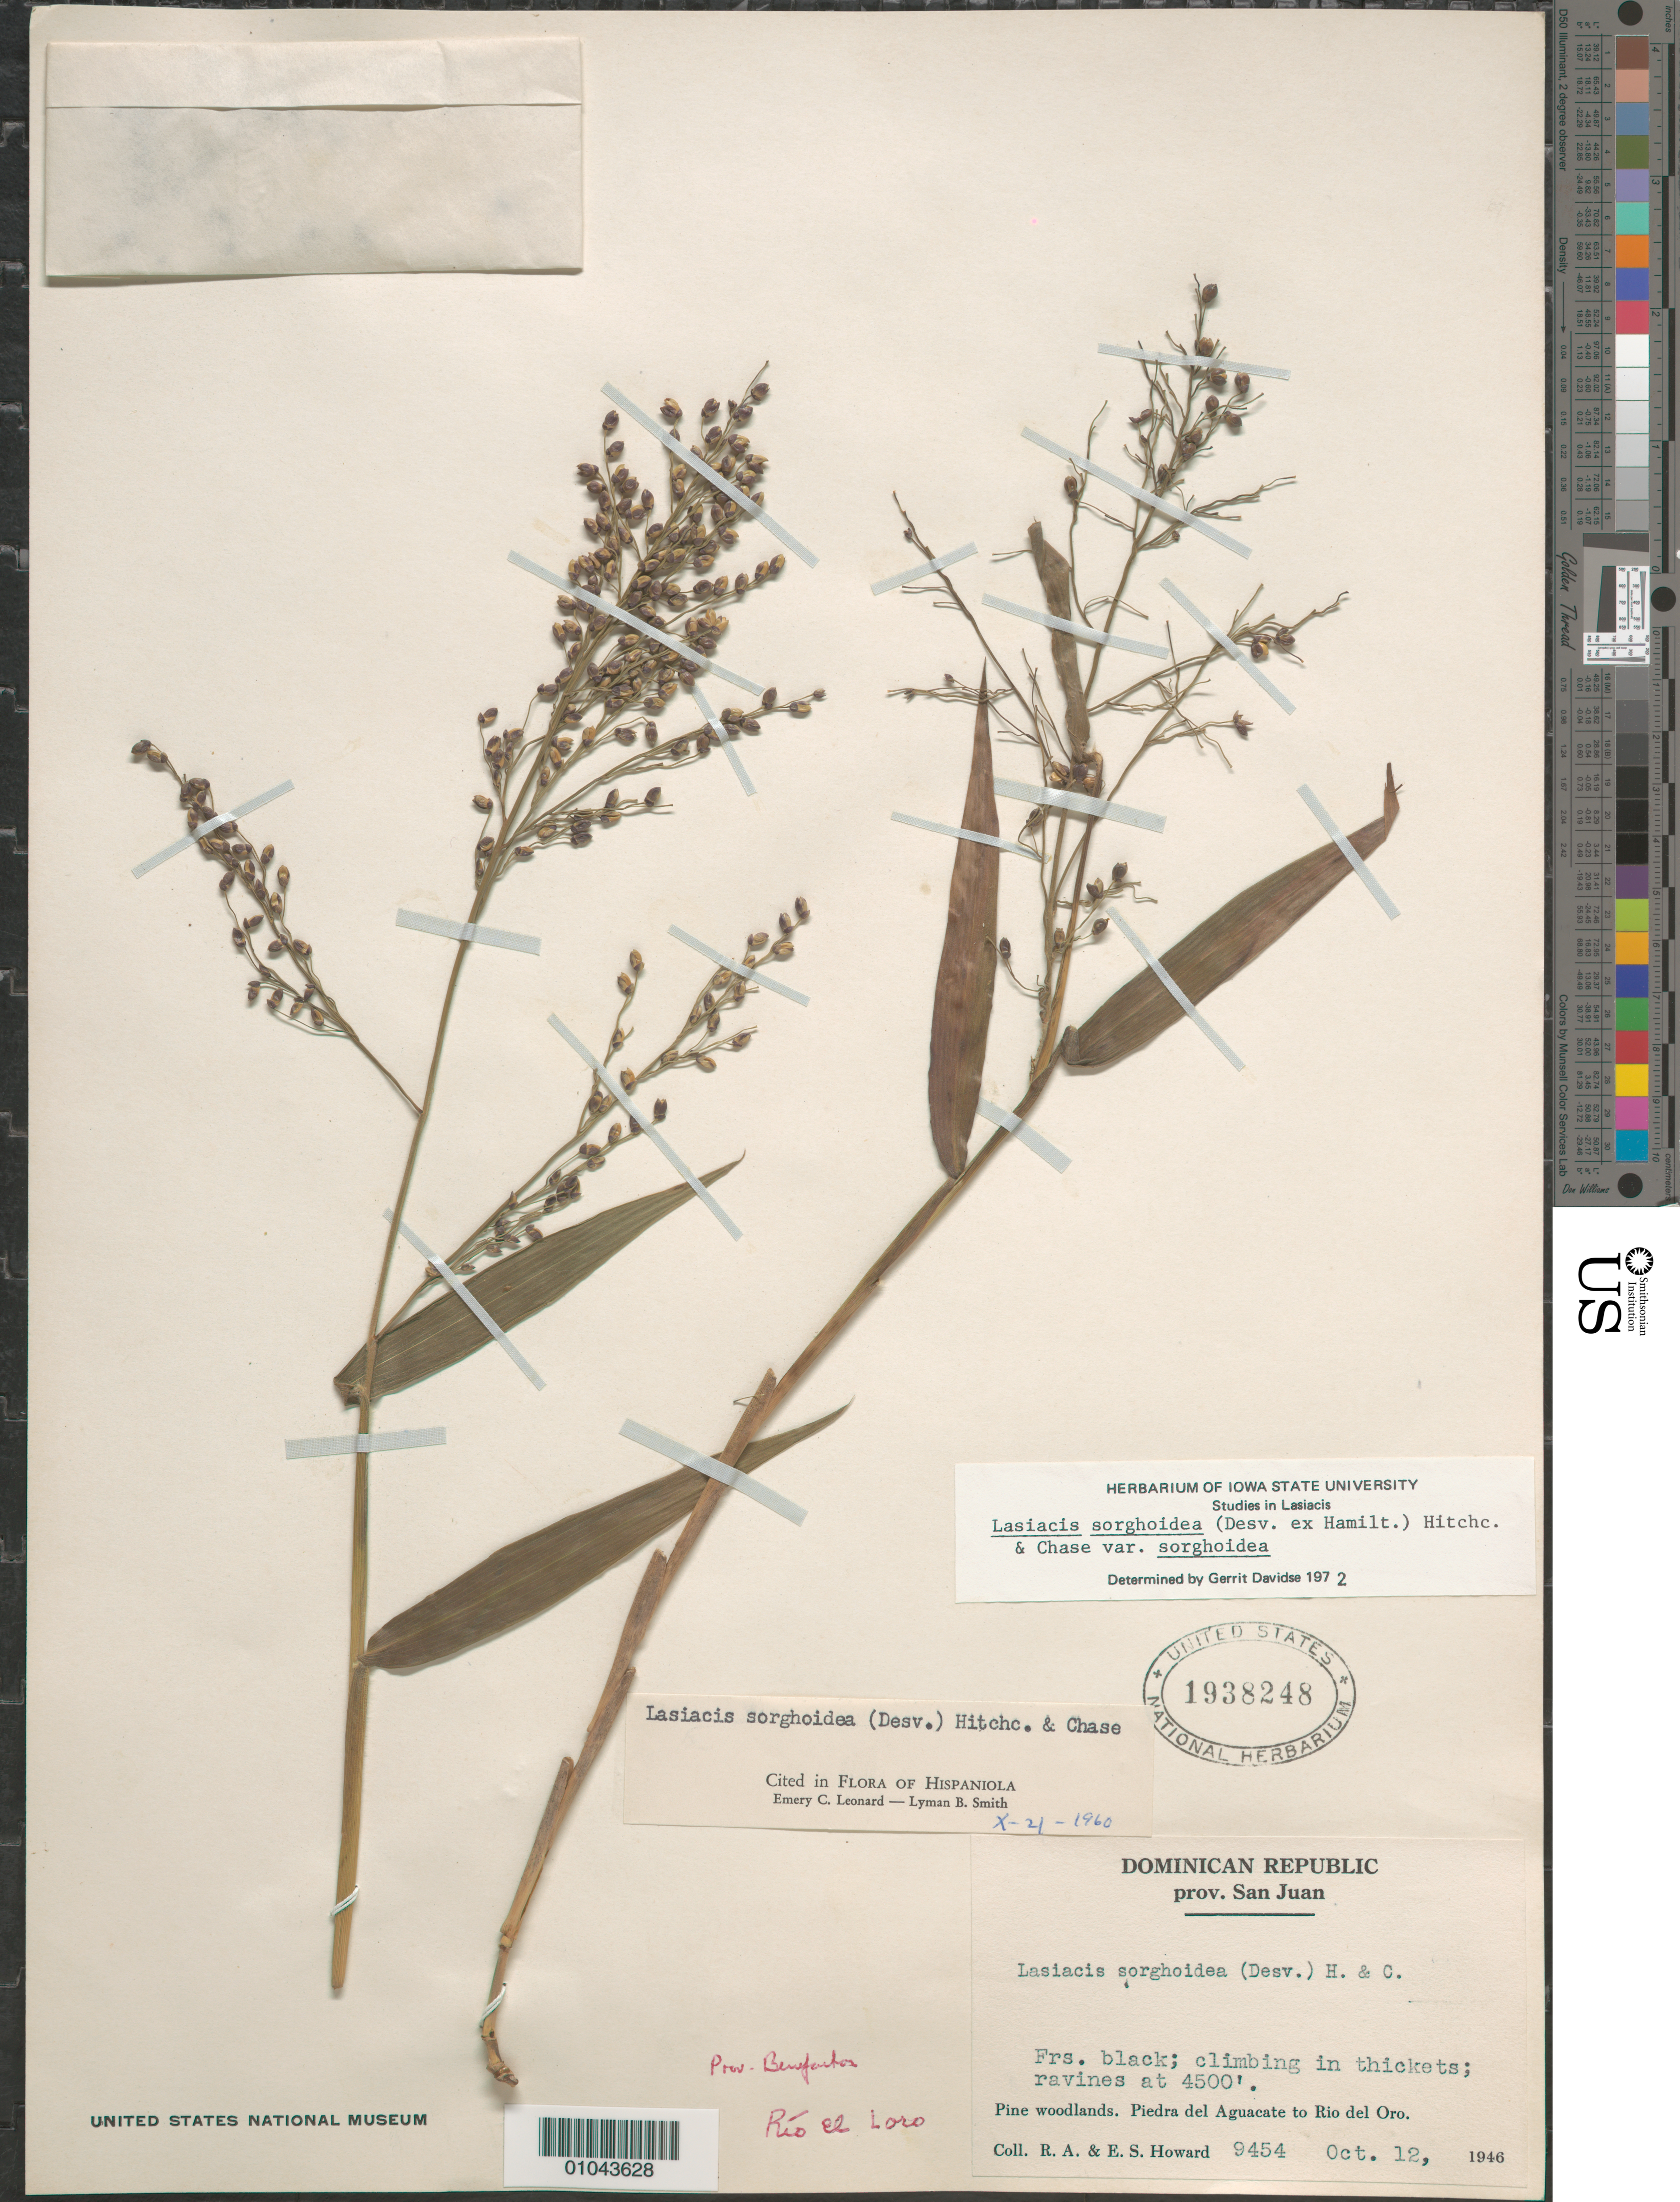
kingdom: Plantae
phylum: Tracheophyta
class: Liliopsida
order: Poales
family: Poaceae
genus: Lasiacis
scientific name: Lasiacis sorghoidea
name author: (Desv. ex Ham.) Hitchc. & Chase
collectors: E. S. Howard & R. A. Howard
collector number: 9454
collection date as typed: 12 Oct 1946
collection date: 1946-10-12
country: Dominican Republic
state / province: San Juan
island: Hispaniola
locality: Pine Woodlands. Piedra del Aguacate to Rio del Oro.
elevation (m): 1372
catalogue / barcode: US 1938248